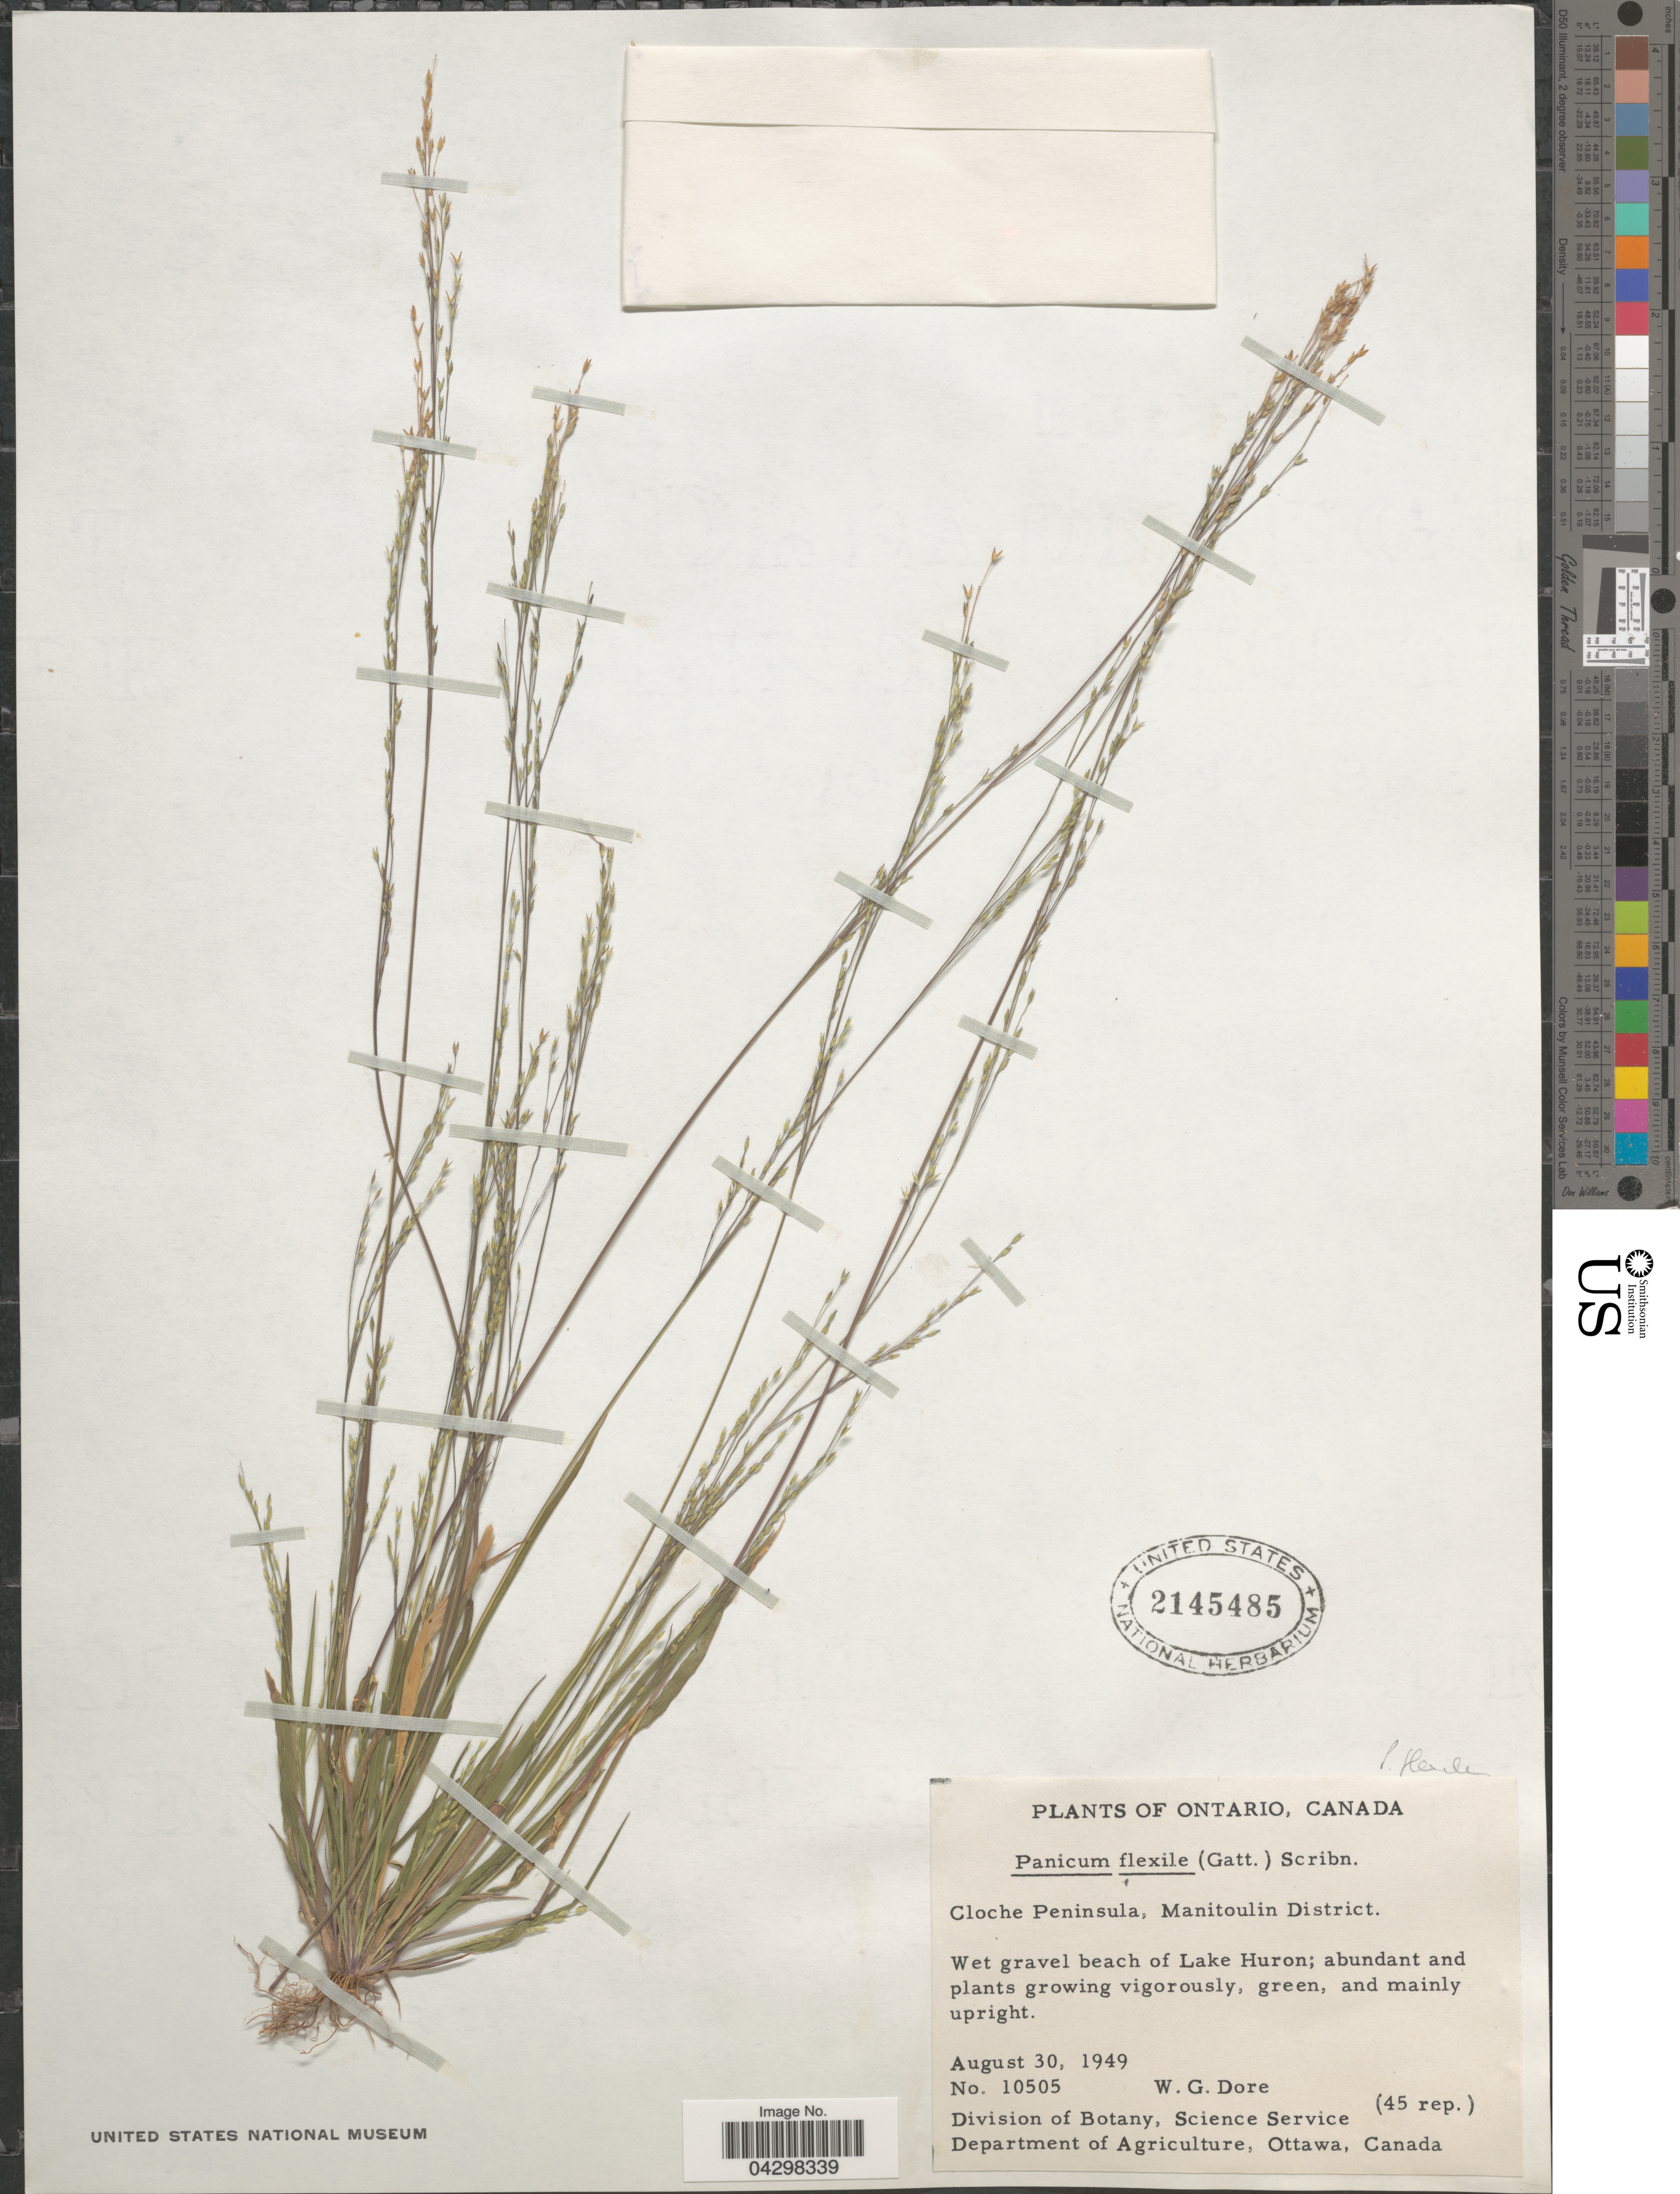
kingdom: Plantae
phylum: Tracheophyta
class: Liliopsida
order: Poales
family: Poaceae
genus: Panicum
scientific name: Panicum flexile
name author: (Gatt.) Scribn.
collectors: W. Dore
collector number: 10505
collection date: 1949-08-30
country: Canada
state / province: Ontario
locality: Cloche Peninsula, Manitoulin District. Wet gravel beach of Lake Huron.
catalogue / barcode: US 2145485